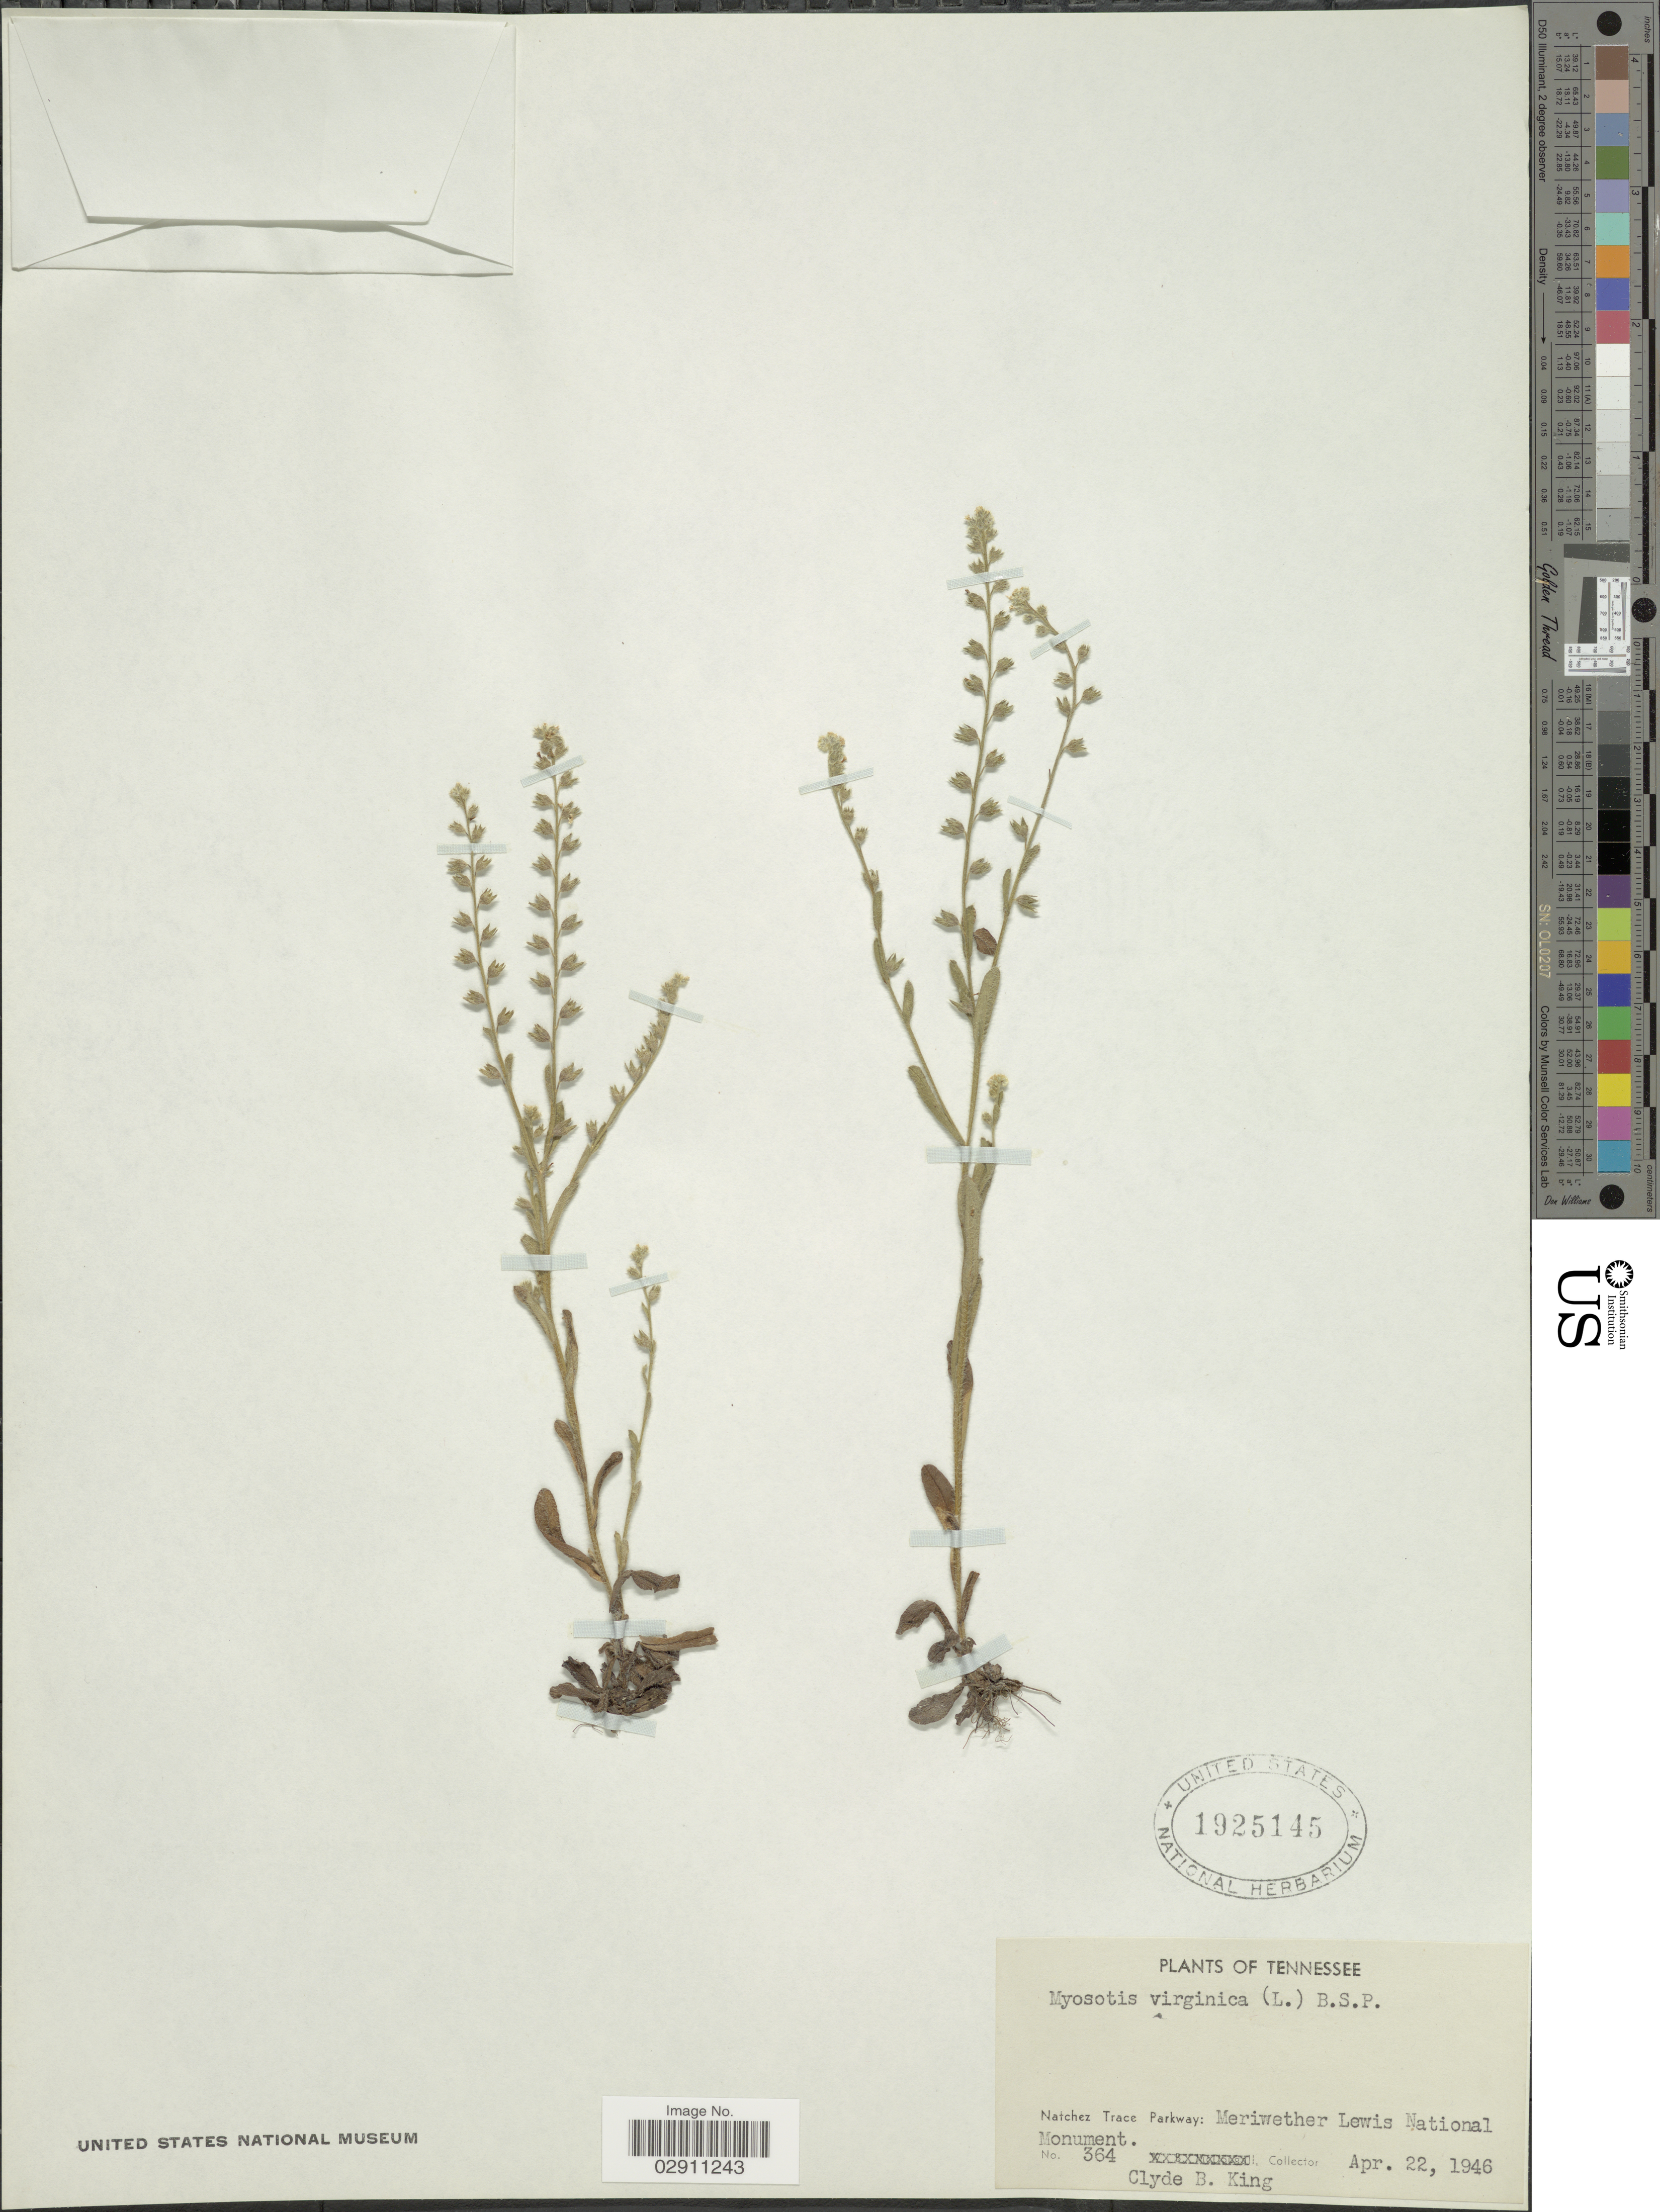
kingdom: Plantae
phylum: Tracheophyta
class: Magnoliopsida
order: Boraginales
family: Boraginaceae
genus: Myosotis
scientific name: Myosotis verna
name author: Nutt.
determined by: Goldman, Doug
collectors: C. King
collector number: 364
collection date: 1946-04-22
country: United States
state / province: Tennessee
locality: Natchez Trace Parkway, Meriwether Lewis National Monument.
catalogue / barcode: US 1925145